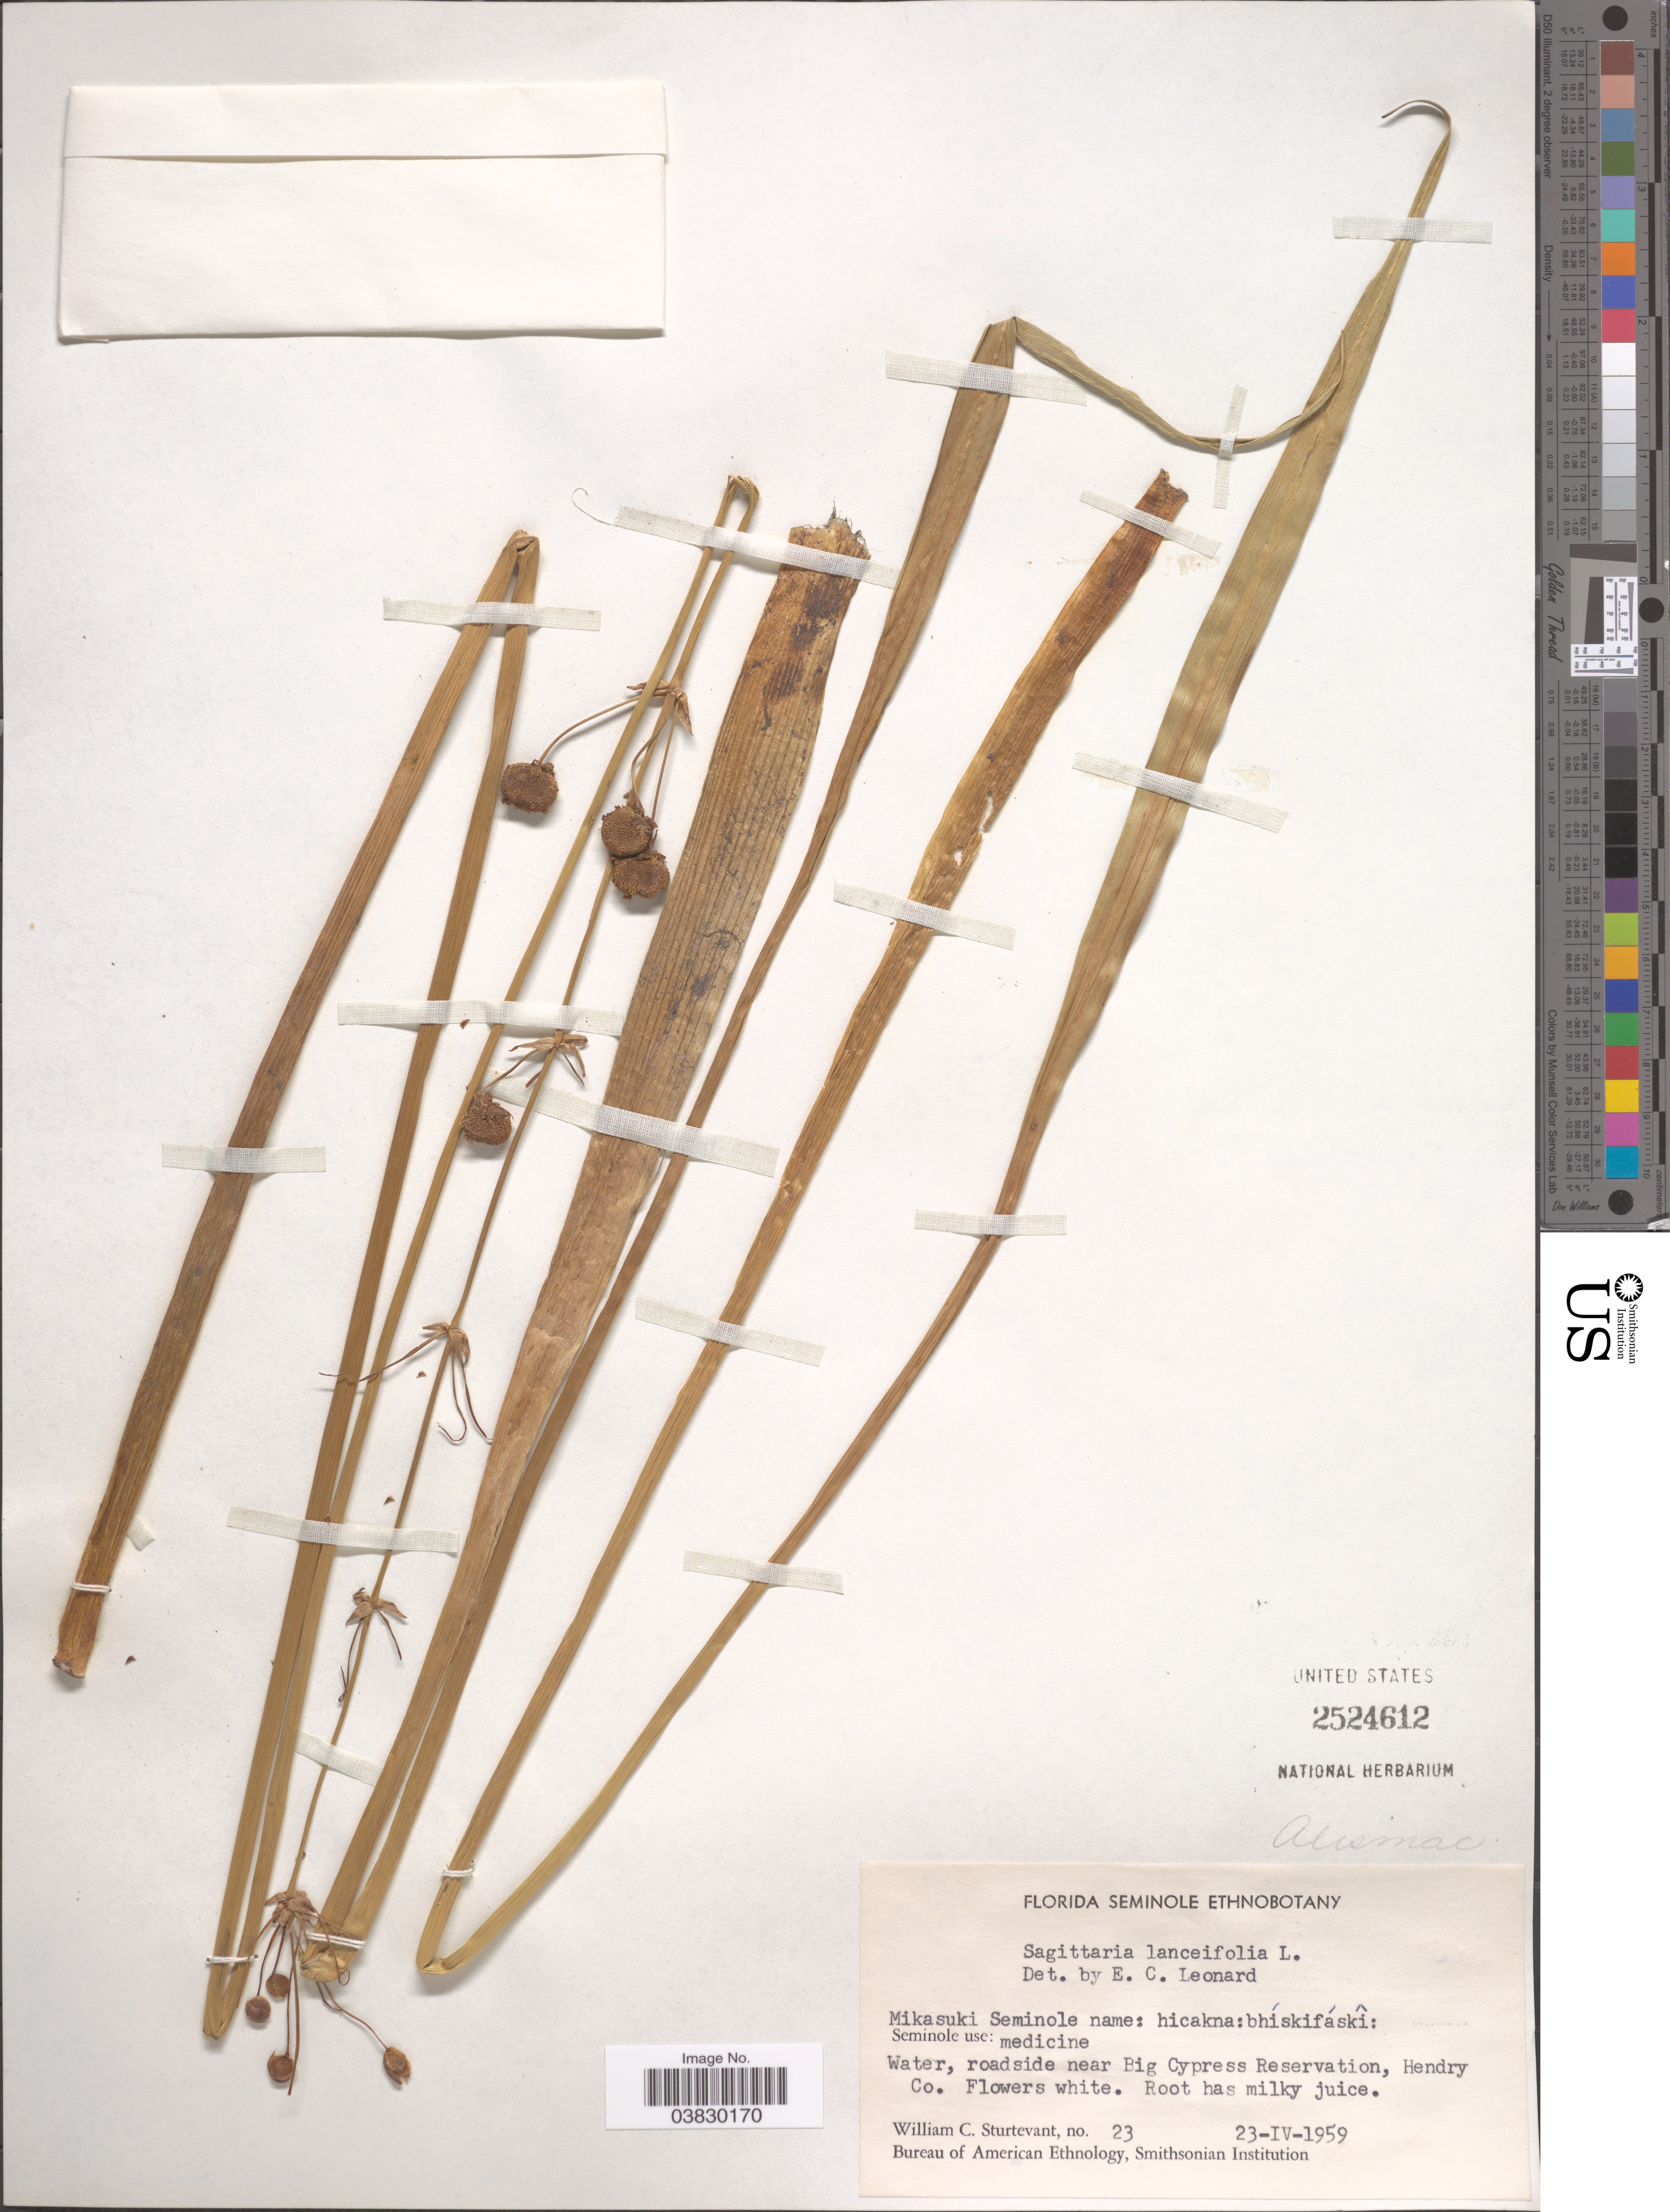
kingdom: Plantae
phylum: Tracheophyta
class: Liliopsida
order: Alismatales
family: Alismataceae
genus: Sagittaria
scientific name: Sagittaria lancifolia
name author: L.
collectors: W. Sturtevant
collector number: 23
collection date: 1959-04-23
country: United States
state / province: Florida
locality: Water, roadside near Big Cypress Reservation, Hendry Co.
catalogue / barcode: US 2524612